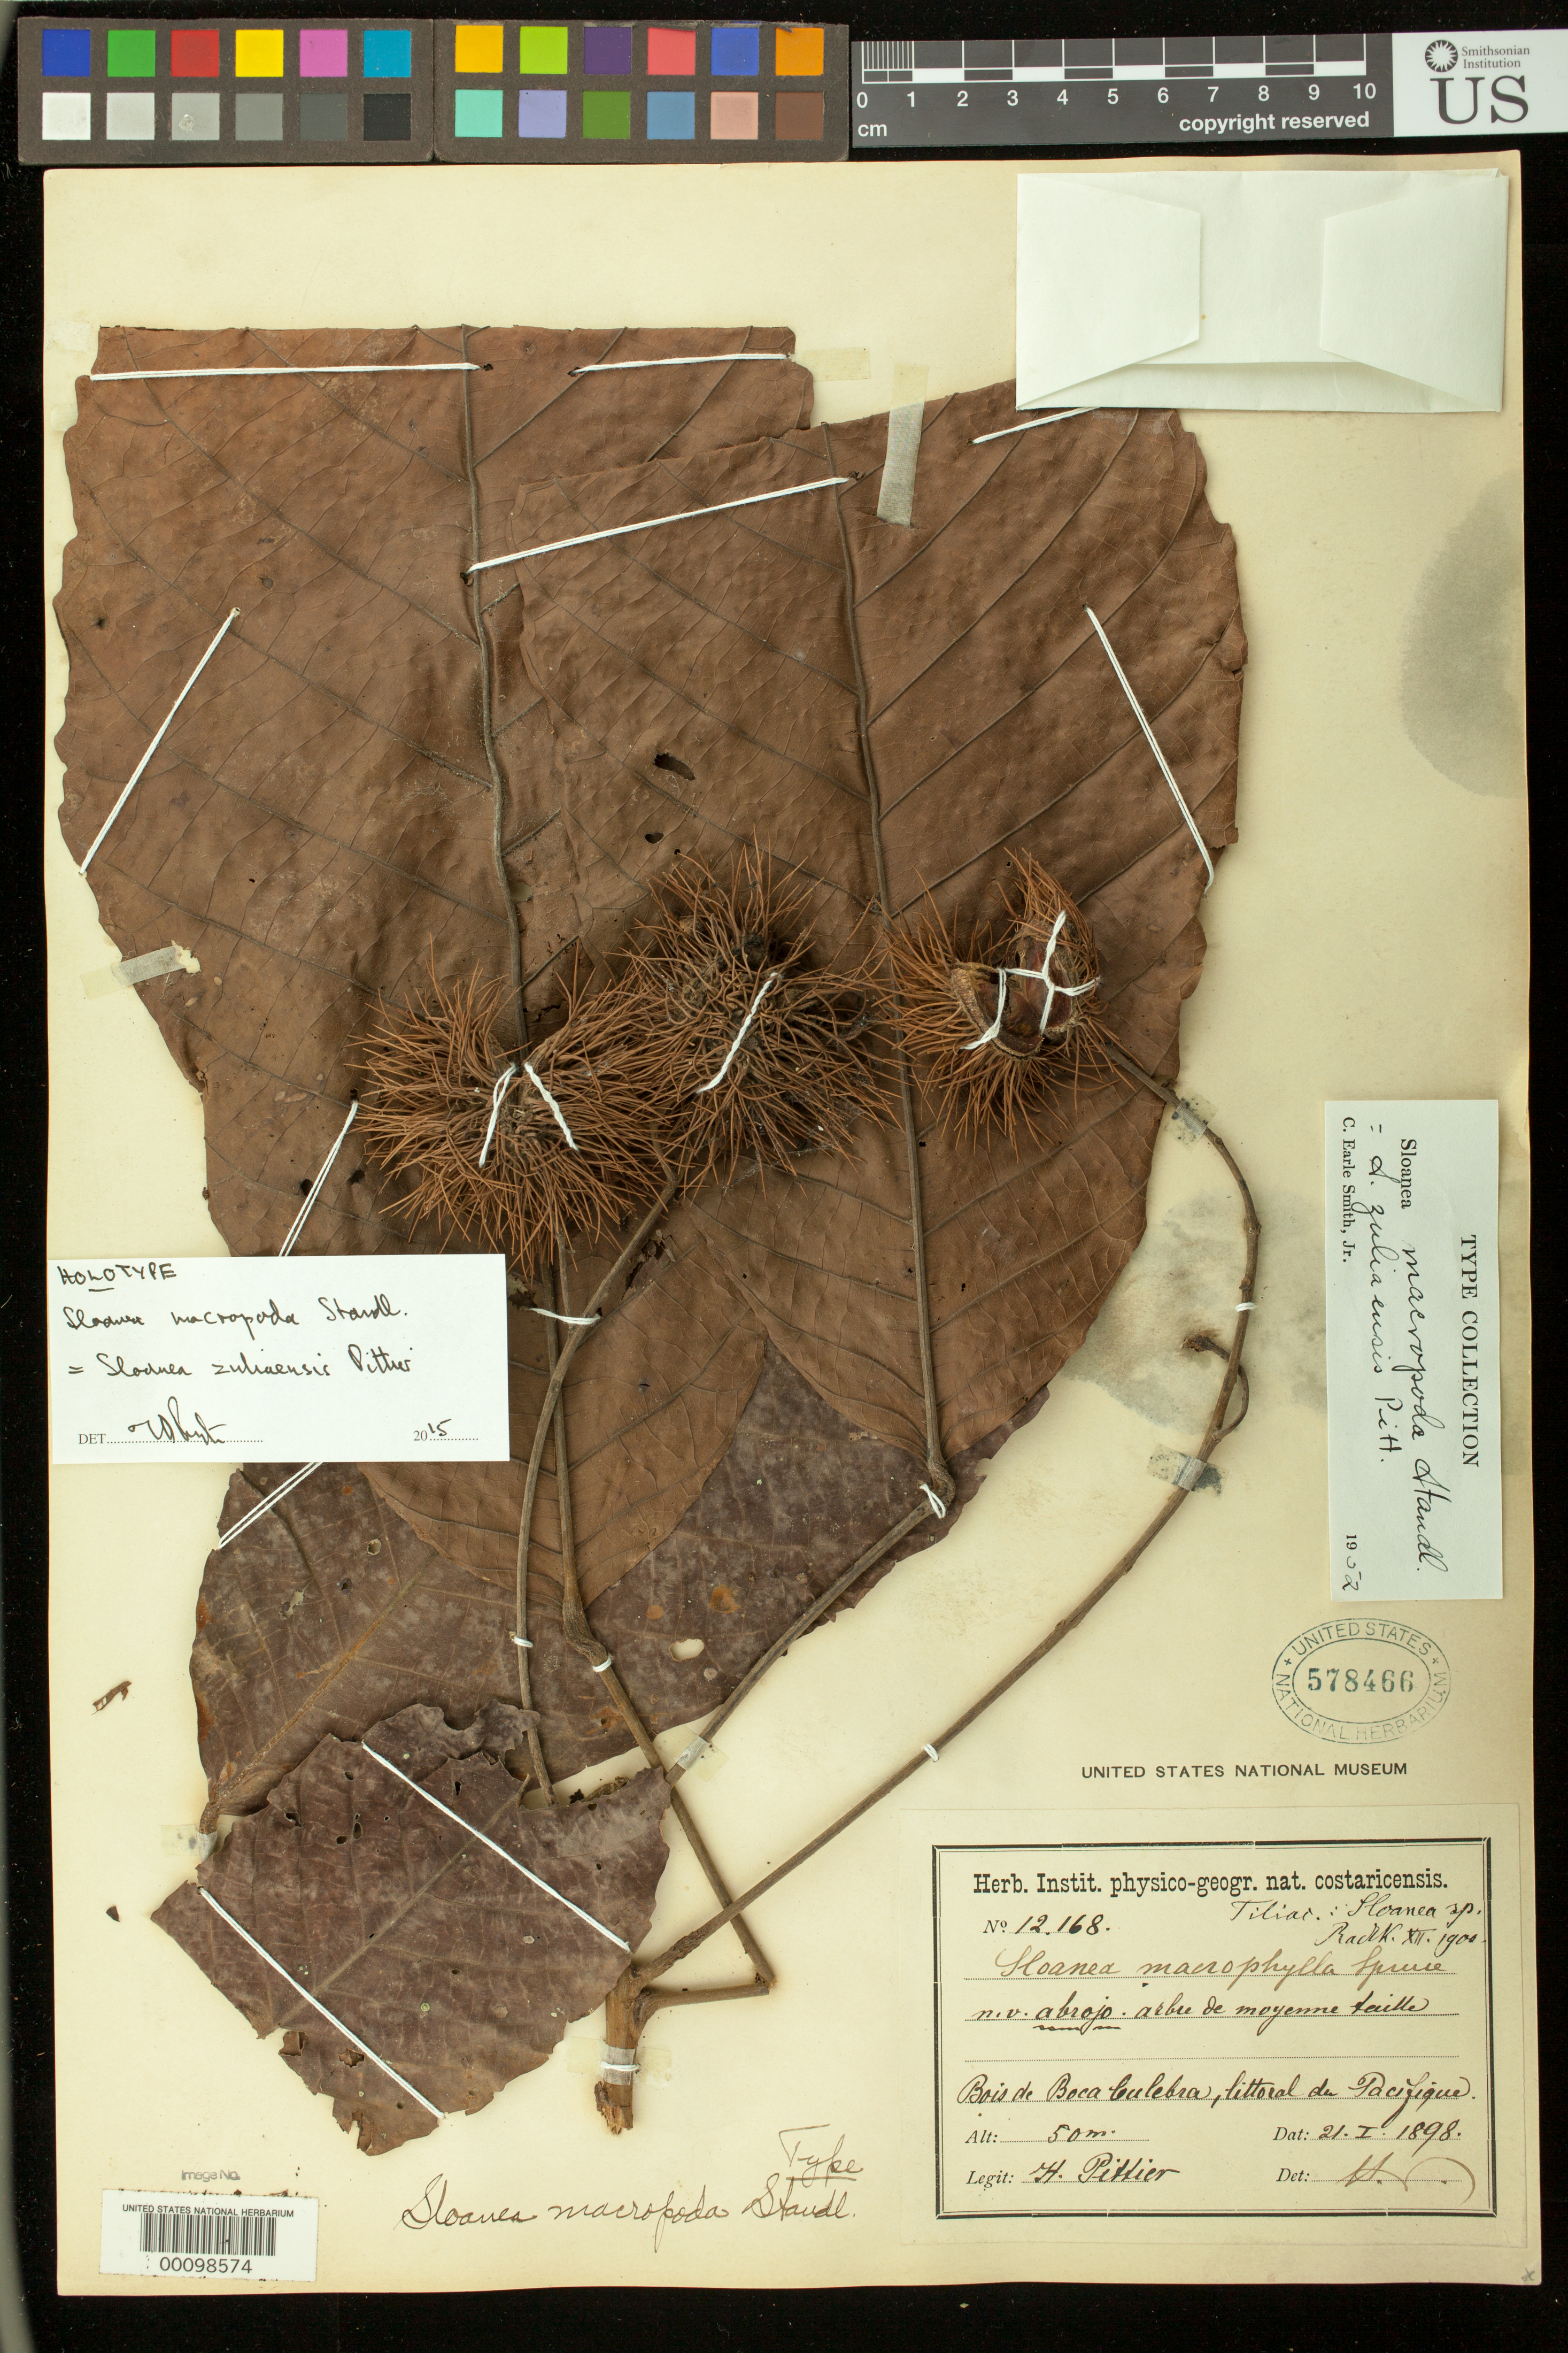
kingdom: Plantae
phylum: Tracheophyta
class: Magnoliopsida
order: Oxalidales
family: Elaeocarpaceae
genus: Sloanea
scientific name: Sloanea macropoda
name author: Standl.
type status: Holotype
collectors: H. F. Pittier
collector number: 12168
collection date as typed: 21 Jan 1898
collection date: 1898-01-21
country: Costa Rica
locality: Boca Culebra, Pacific coast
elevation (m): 50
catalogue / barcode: US 578466